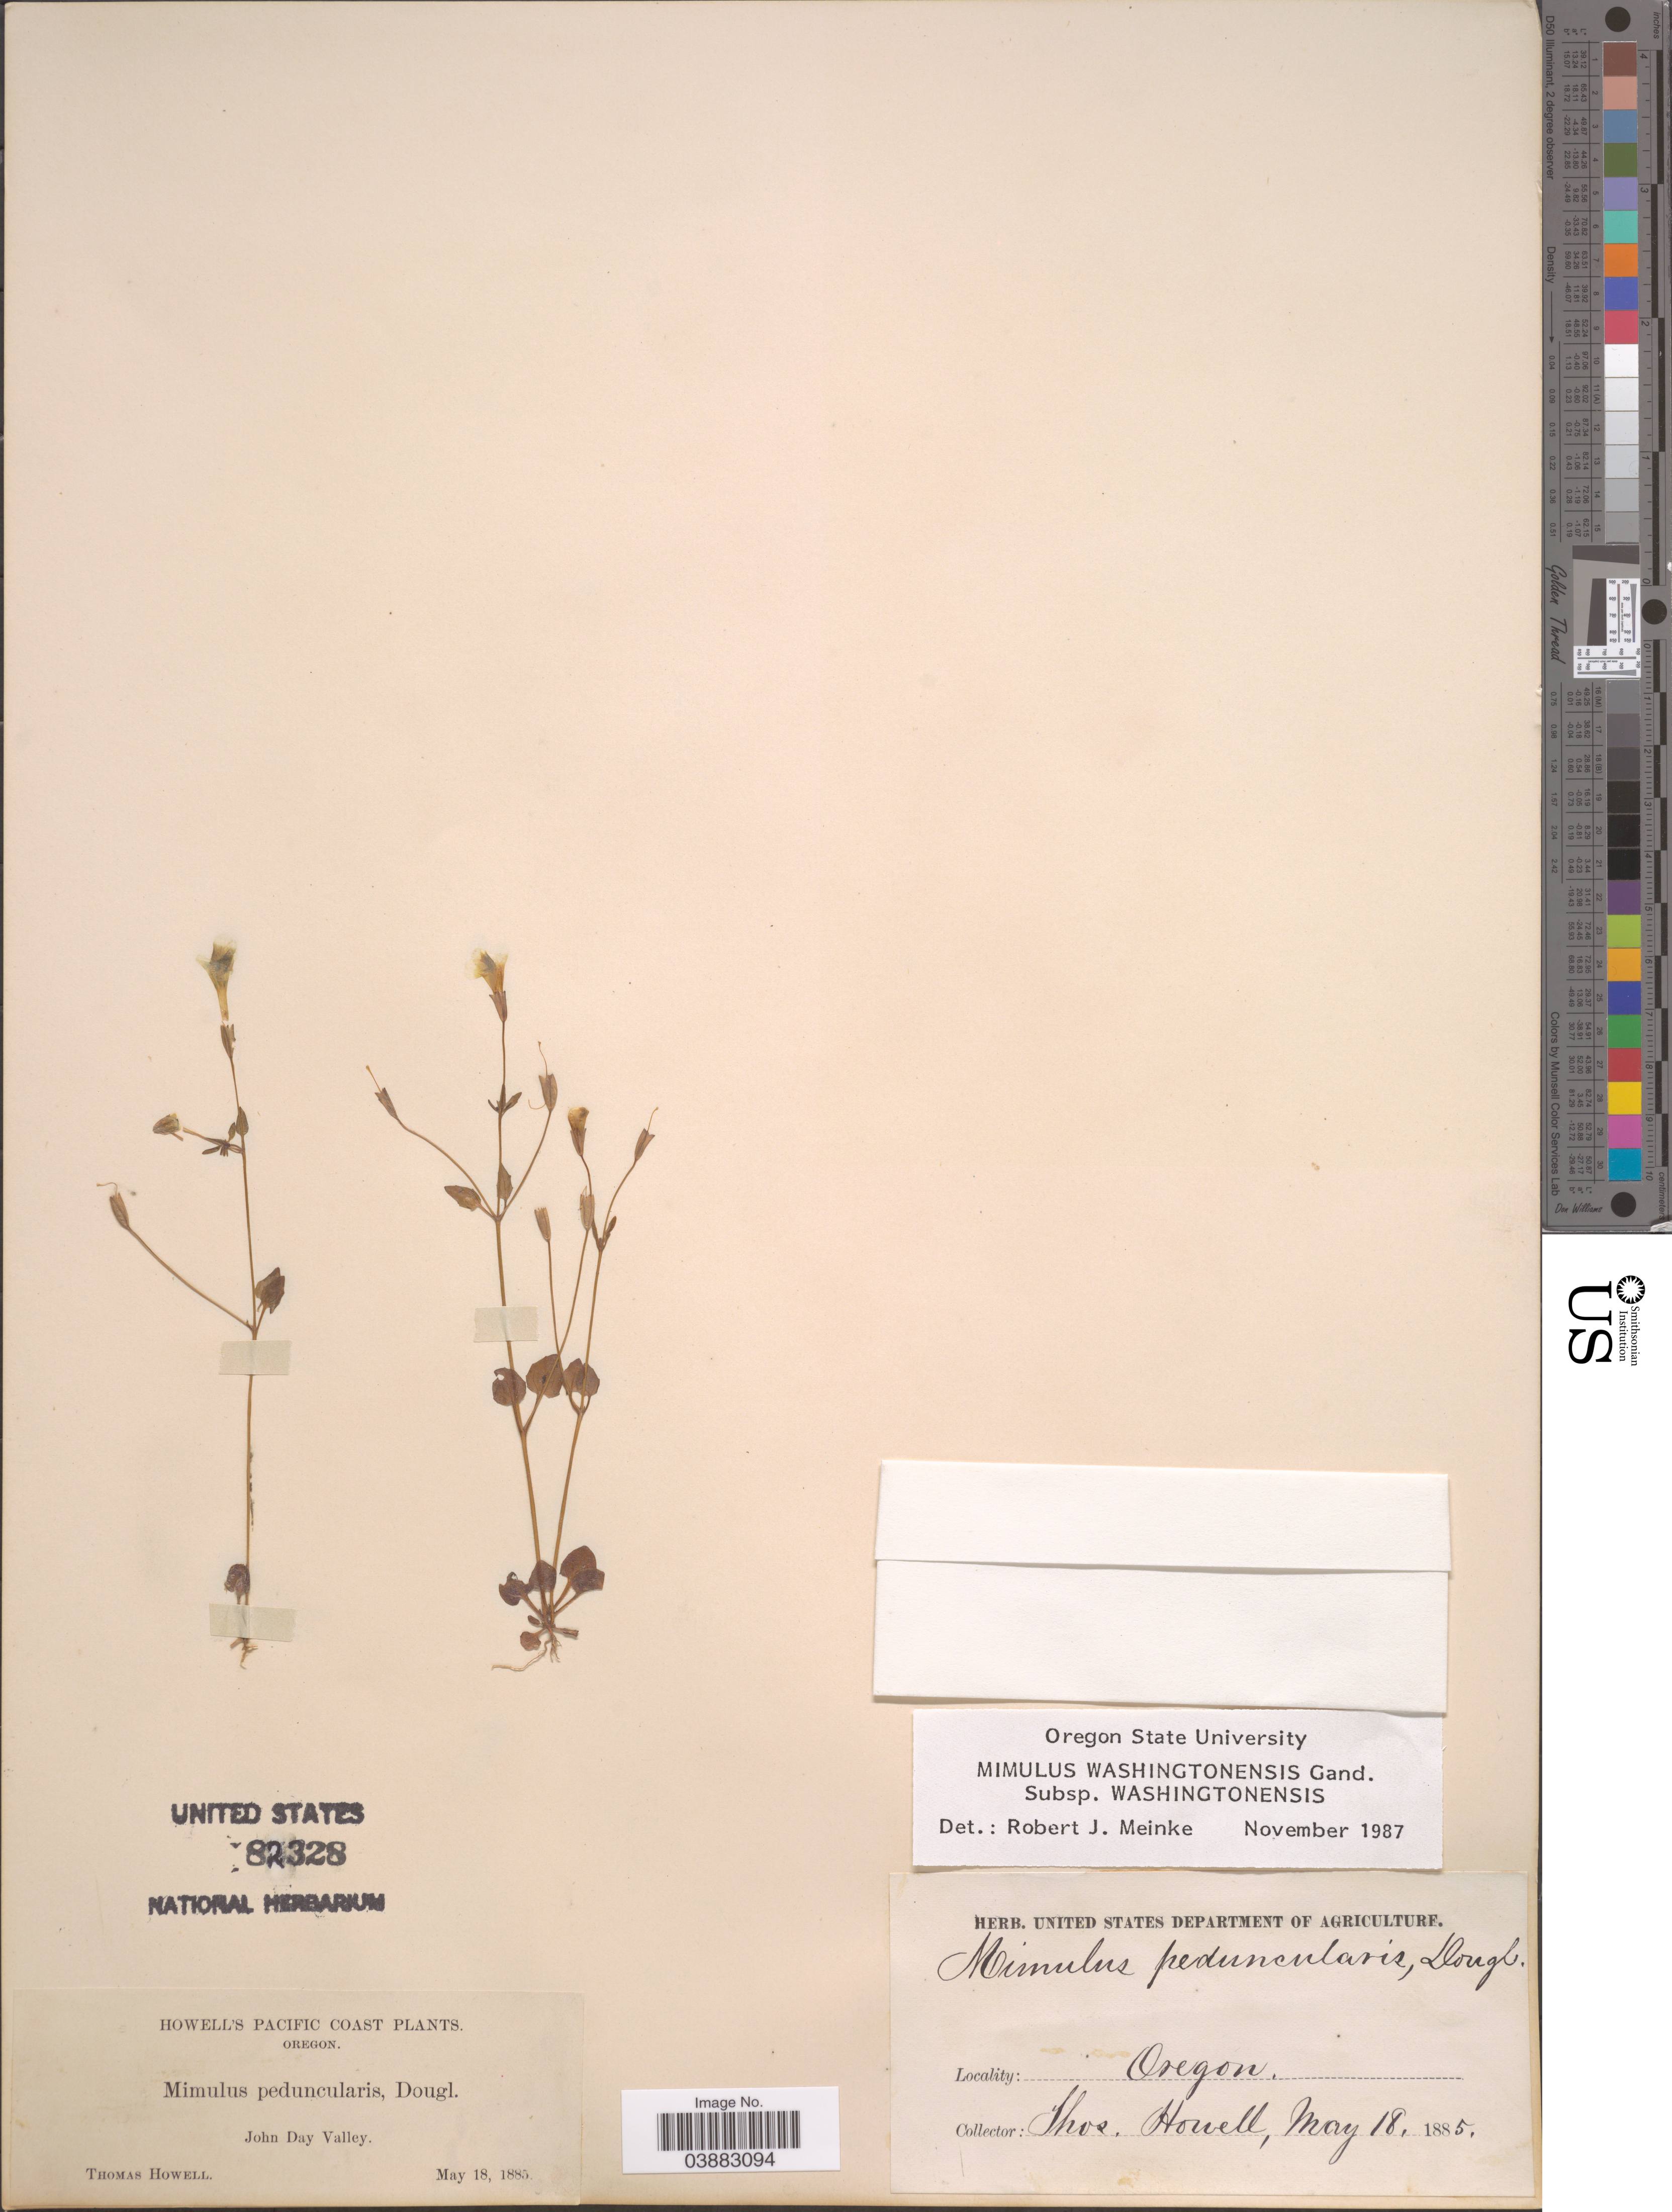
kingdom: Plantae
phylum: Tracheophyta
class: Magnoliopsida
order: Lamiales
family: Phrymaceae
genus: Mimulus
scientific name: Mimulus washingtonensis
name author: Gand.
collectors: T. Howell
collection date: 1885-05-18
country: United States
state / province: Oregon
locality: Pacific Coast. John Day Valley.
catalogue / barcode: US 82328